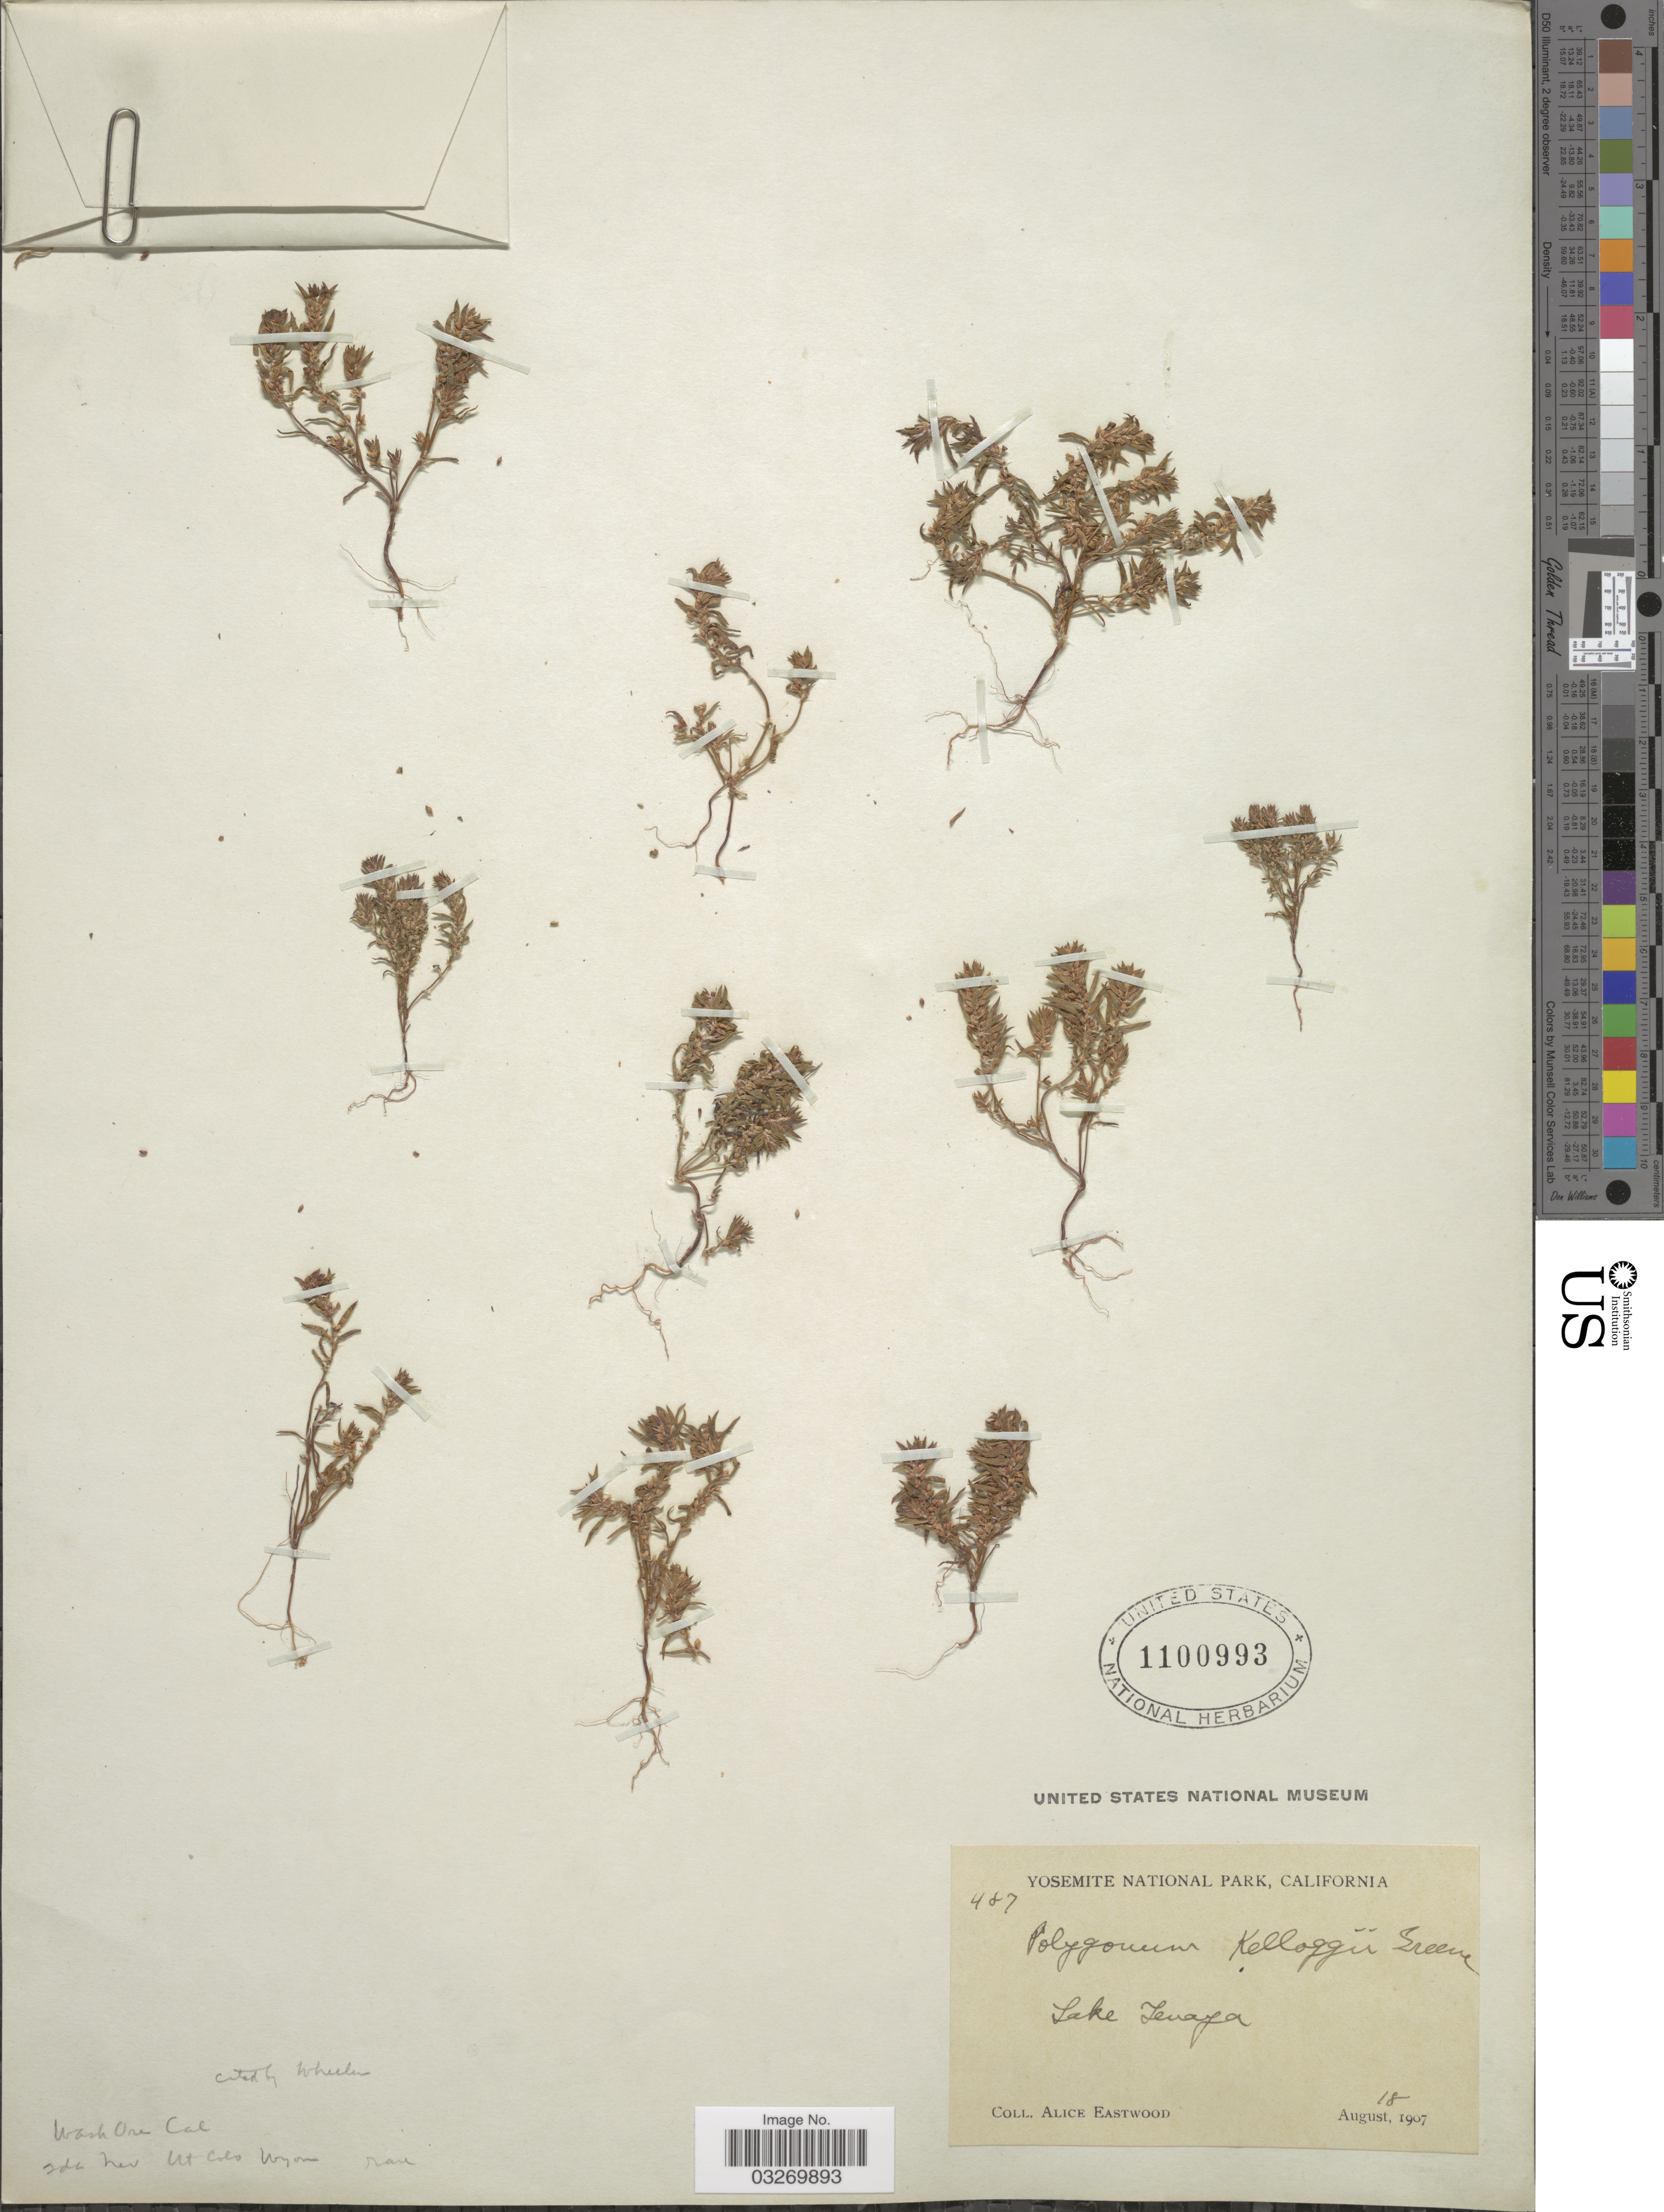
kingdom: Plantae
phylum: Tracheophyta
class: Magnoliopsida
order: Caryophyllales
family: Polygonaceae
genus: Polygonum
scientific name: Polygonum kelloggii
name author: S.W. Greene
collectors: A. Eastwood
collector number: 487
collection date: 1907-08-18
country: United States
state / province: California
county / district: Mariposa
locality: Yosemite National Park. Lake Tenaya.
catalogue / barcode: US 1100993